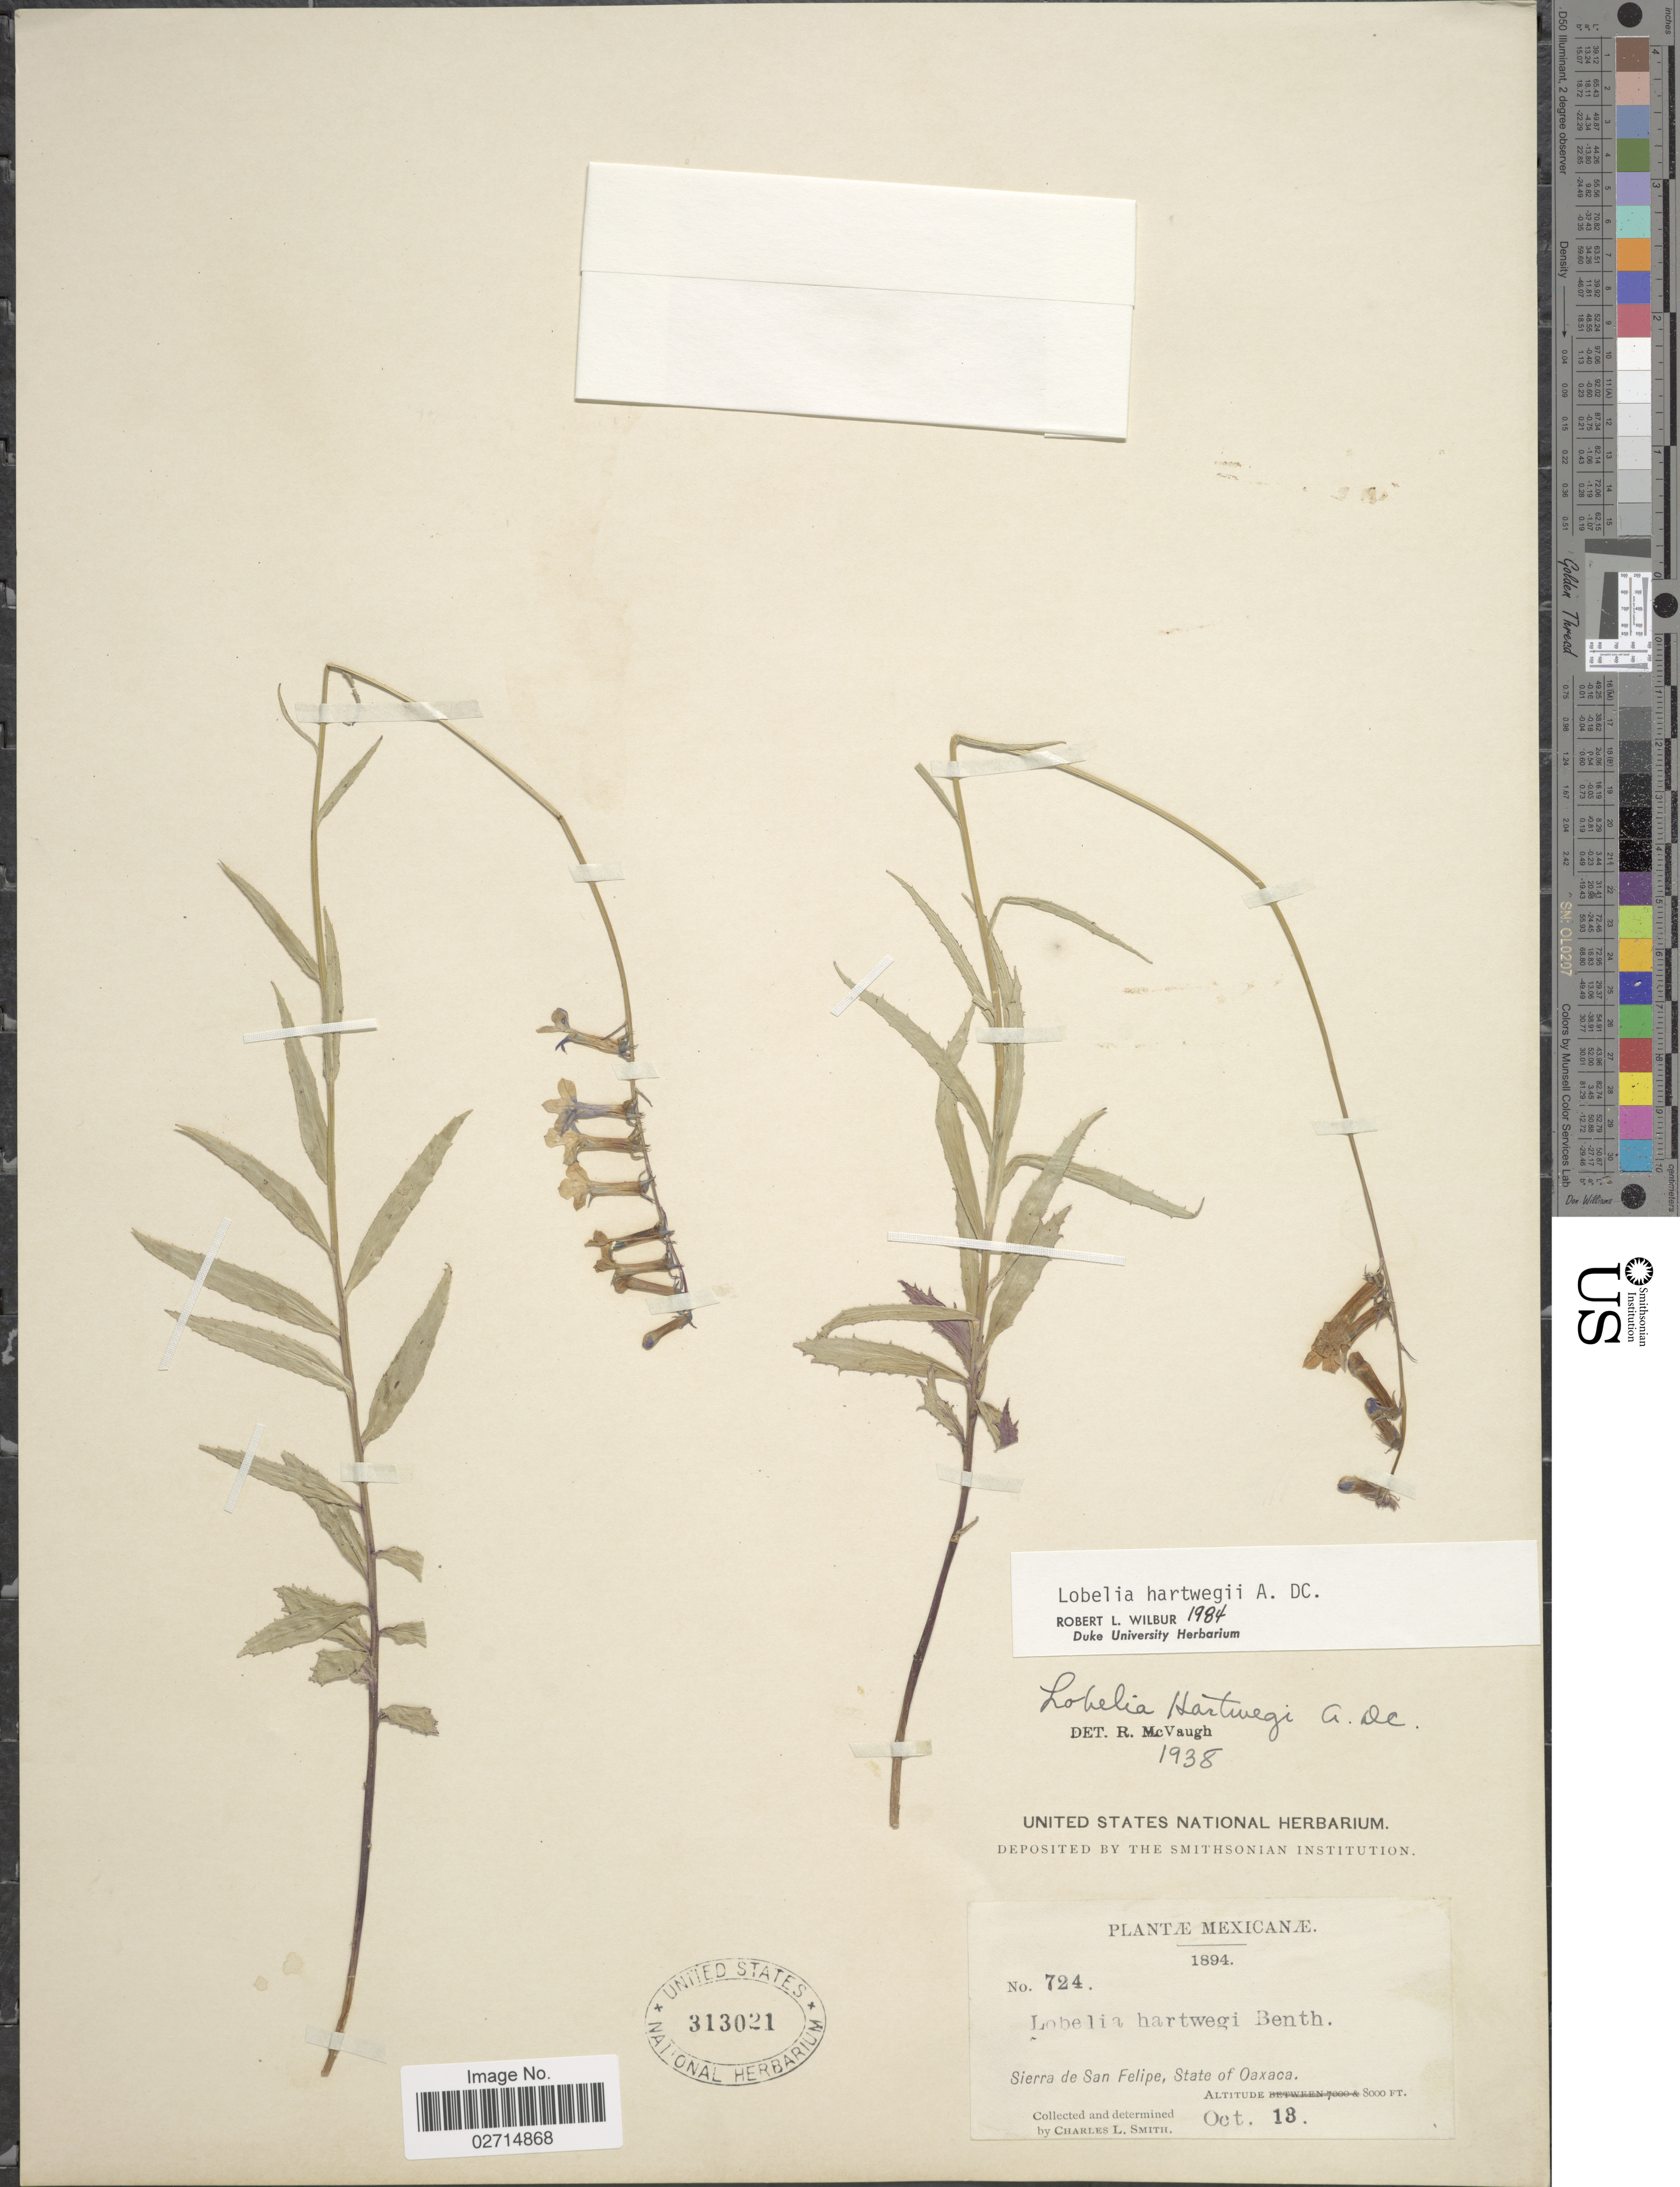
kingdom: Plantae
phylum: Tracheophyta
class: Magnoliopsida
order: Asterales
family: Campanulaceae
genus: Lobelia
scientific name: Lobelia hartwegii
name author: Benth. ex A. DC.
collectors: C. L. Smith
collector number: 724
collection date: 1894-10-13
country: Mexico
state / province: Oaxaca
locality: Sierra de San Felipe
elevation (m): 2438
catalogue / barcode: US 313021